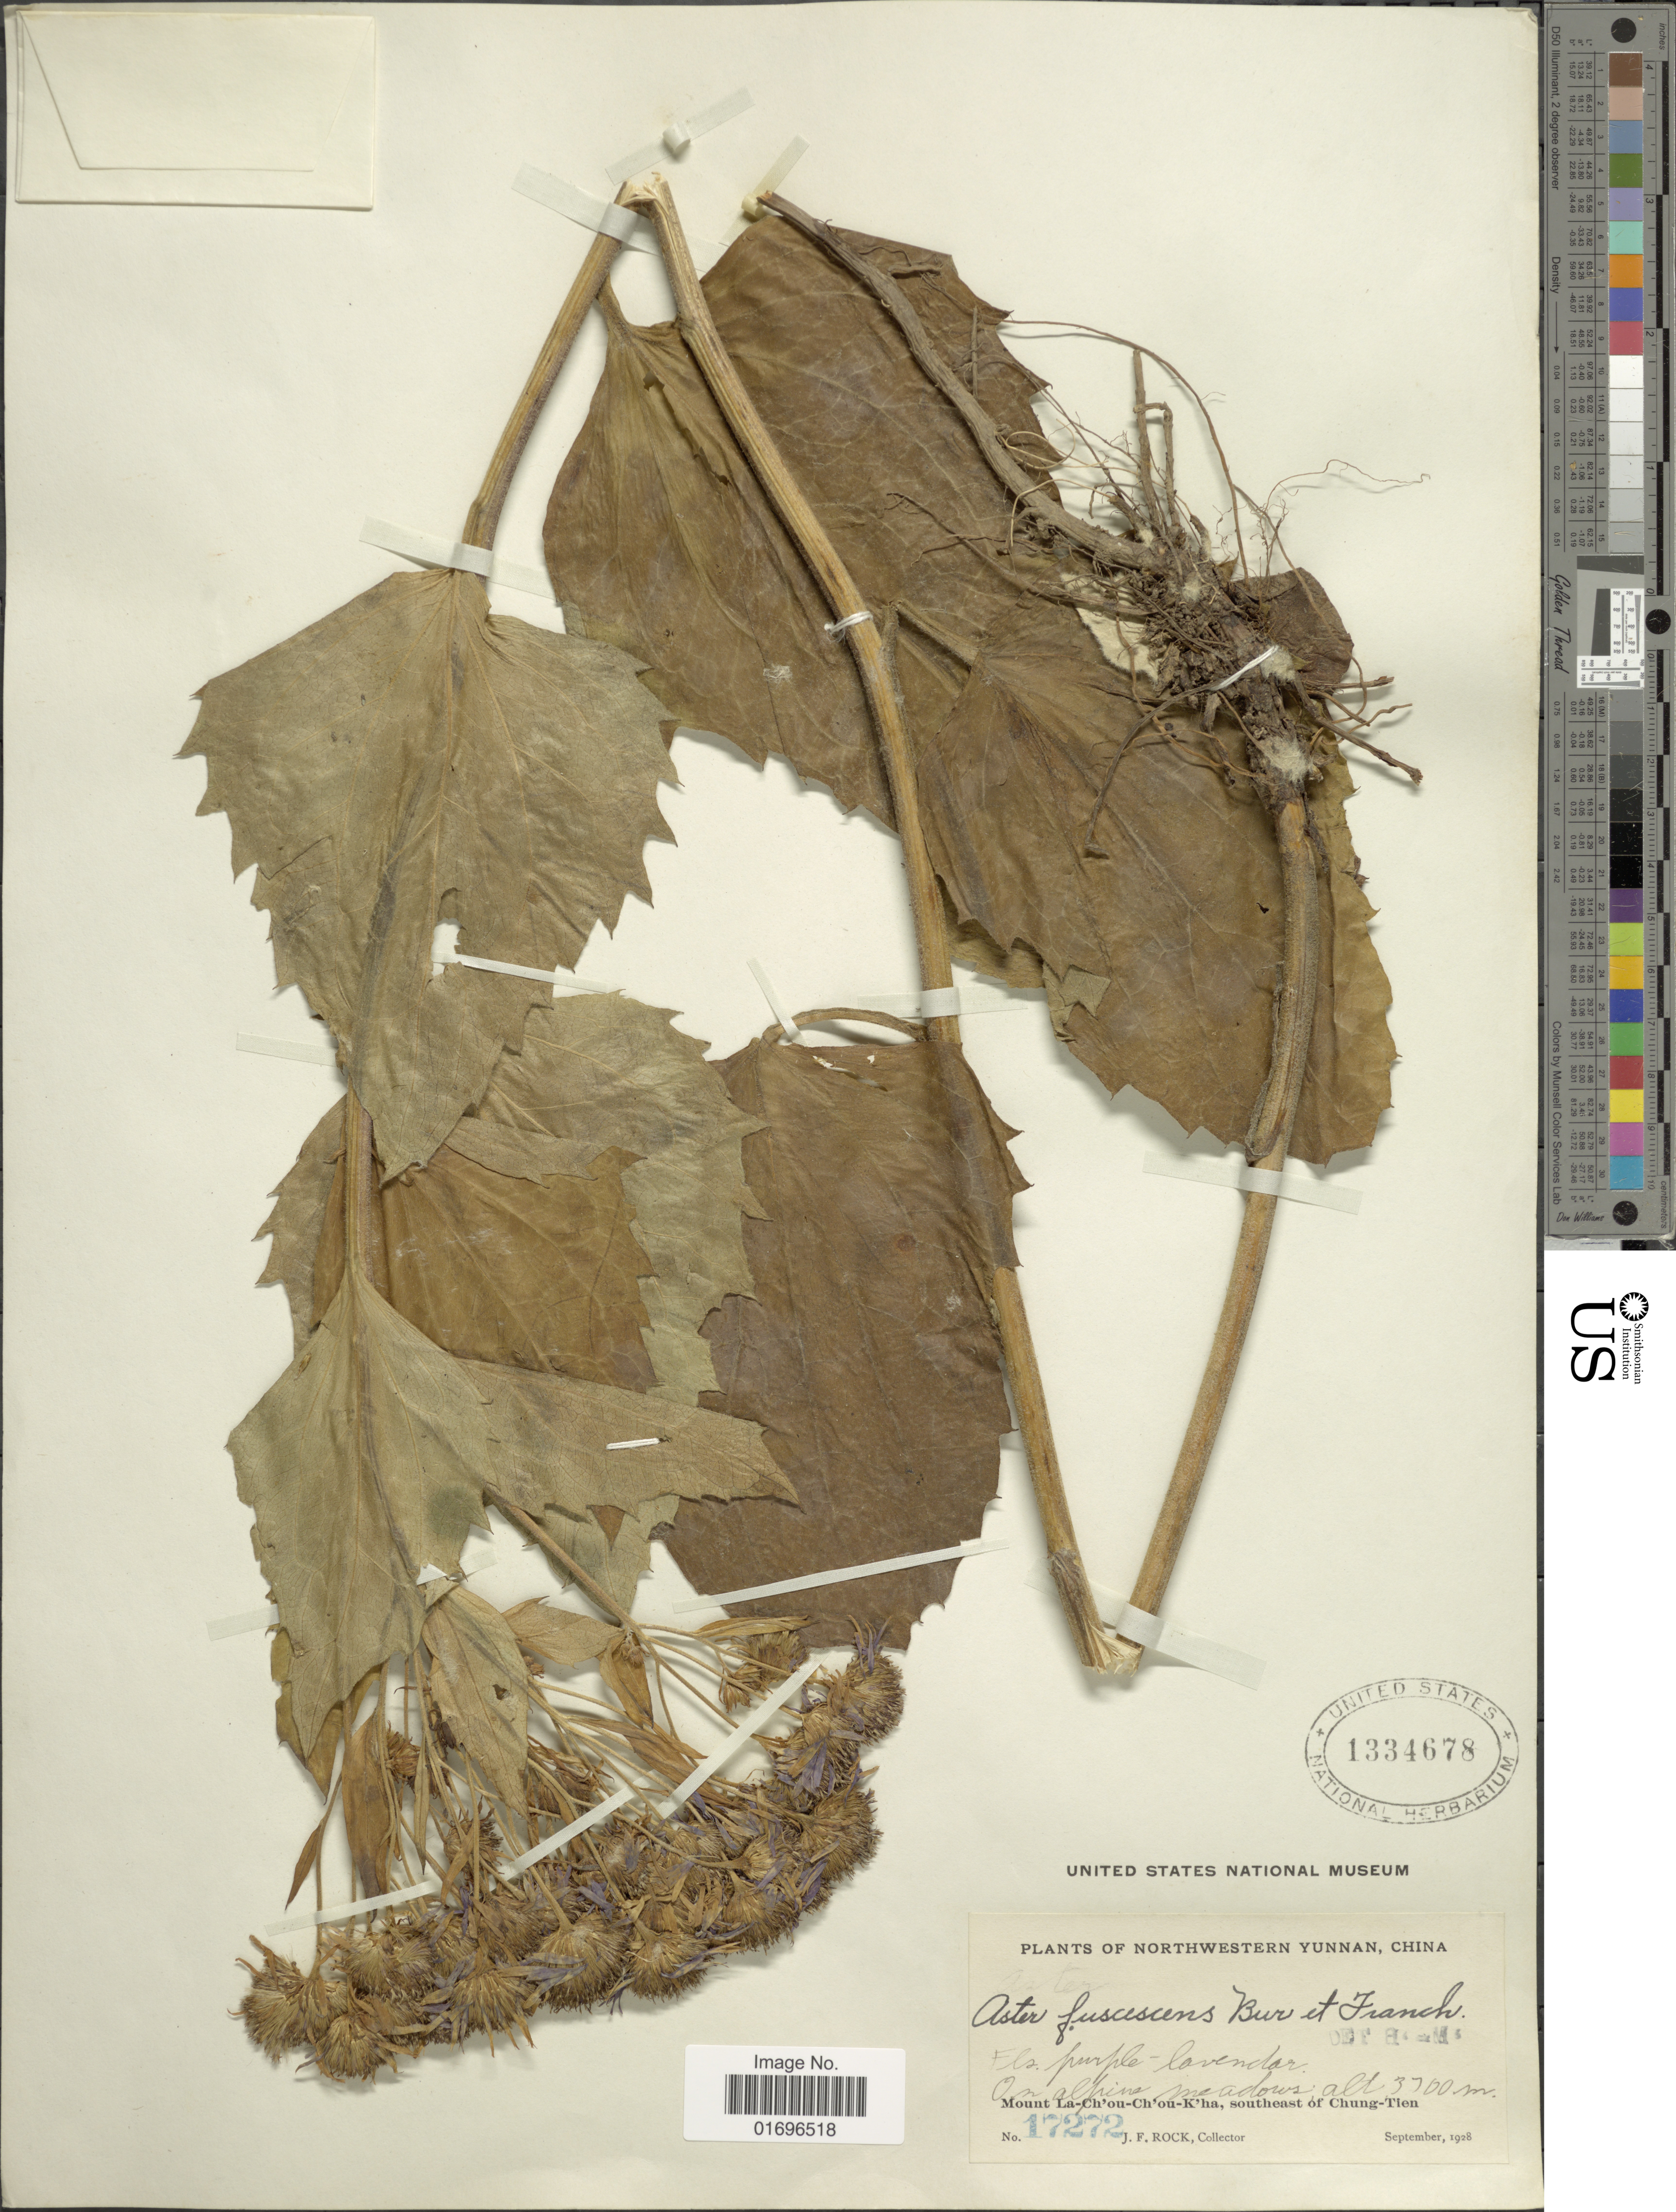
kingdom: Plantae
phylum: Tracheophyta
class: Magnoliopsida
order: Asterales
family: Asteraceae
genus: Aster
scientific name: Aster fuscescens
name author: Bureau & Franch.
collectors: J. Rock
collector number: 17272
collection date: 1928-09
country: China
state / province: Yunnan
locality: Northwestern Yunnan, China. Mount La-Ch'ou-Ch'ou-K'ha, southeast of Chung-Tien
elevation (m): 3700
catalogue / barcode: US 1334678